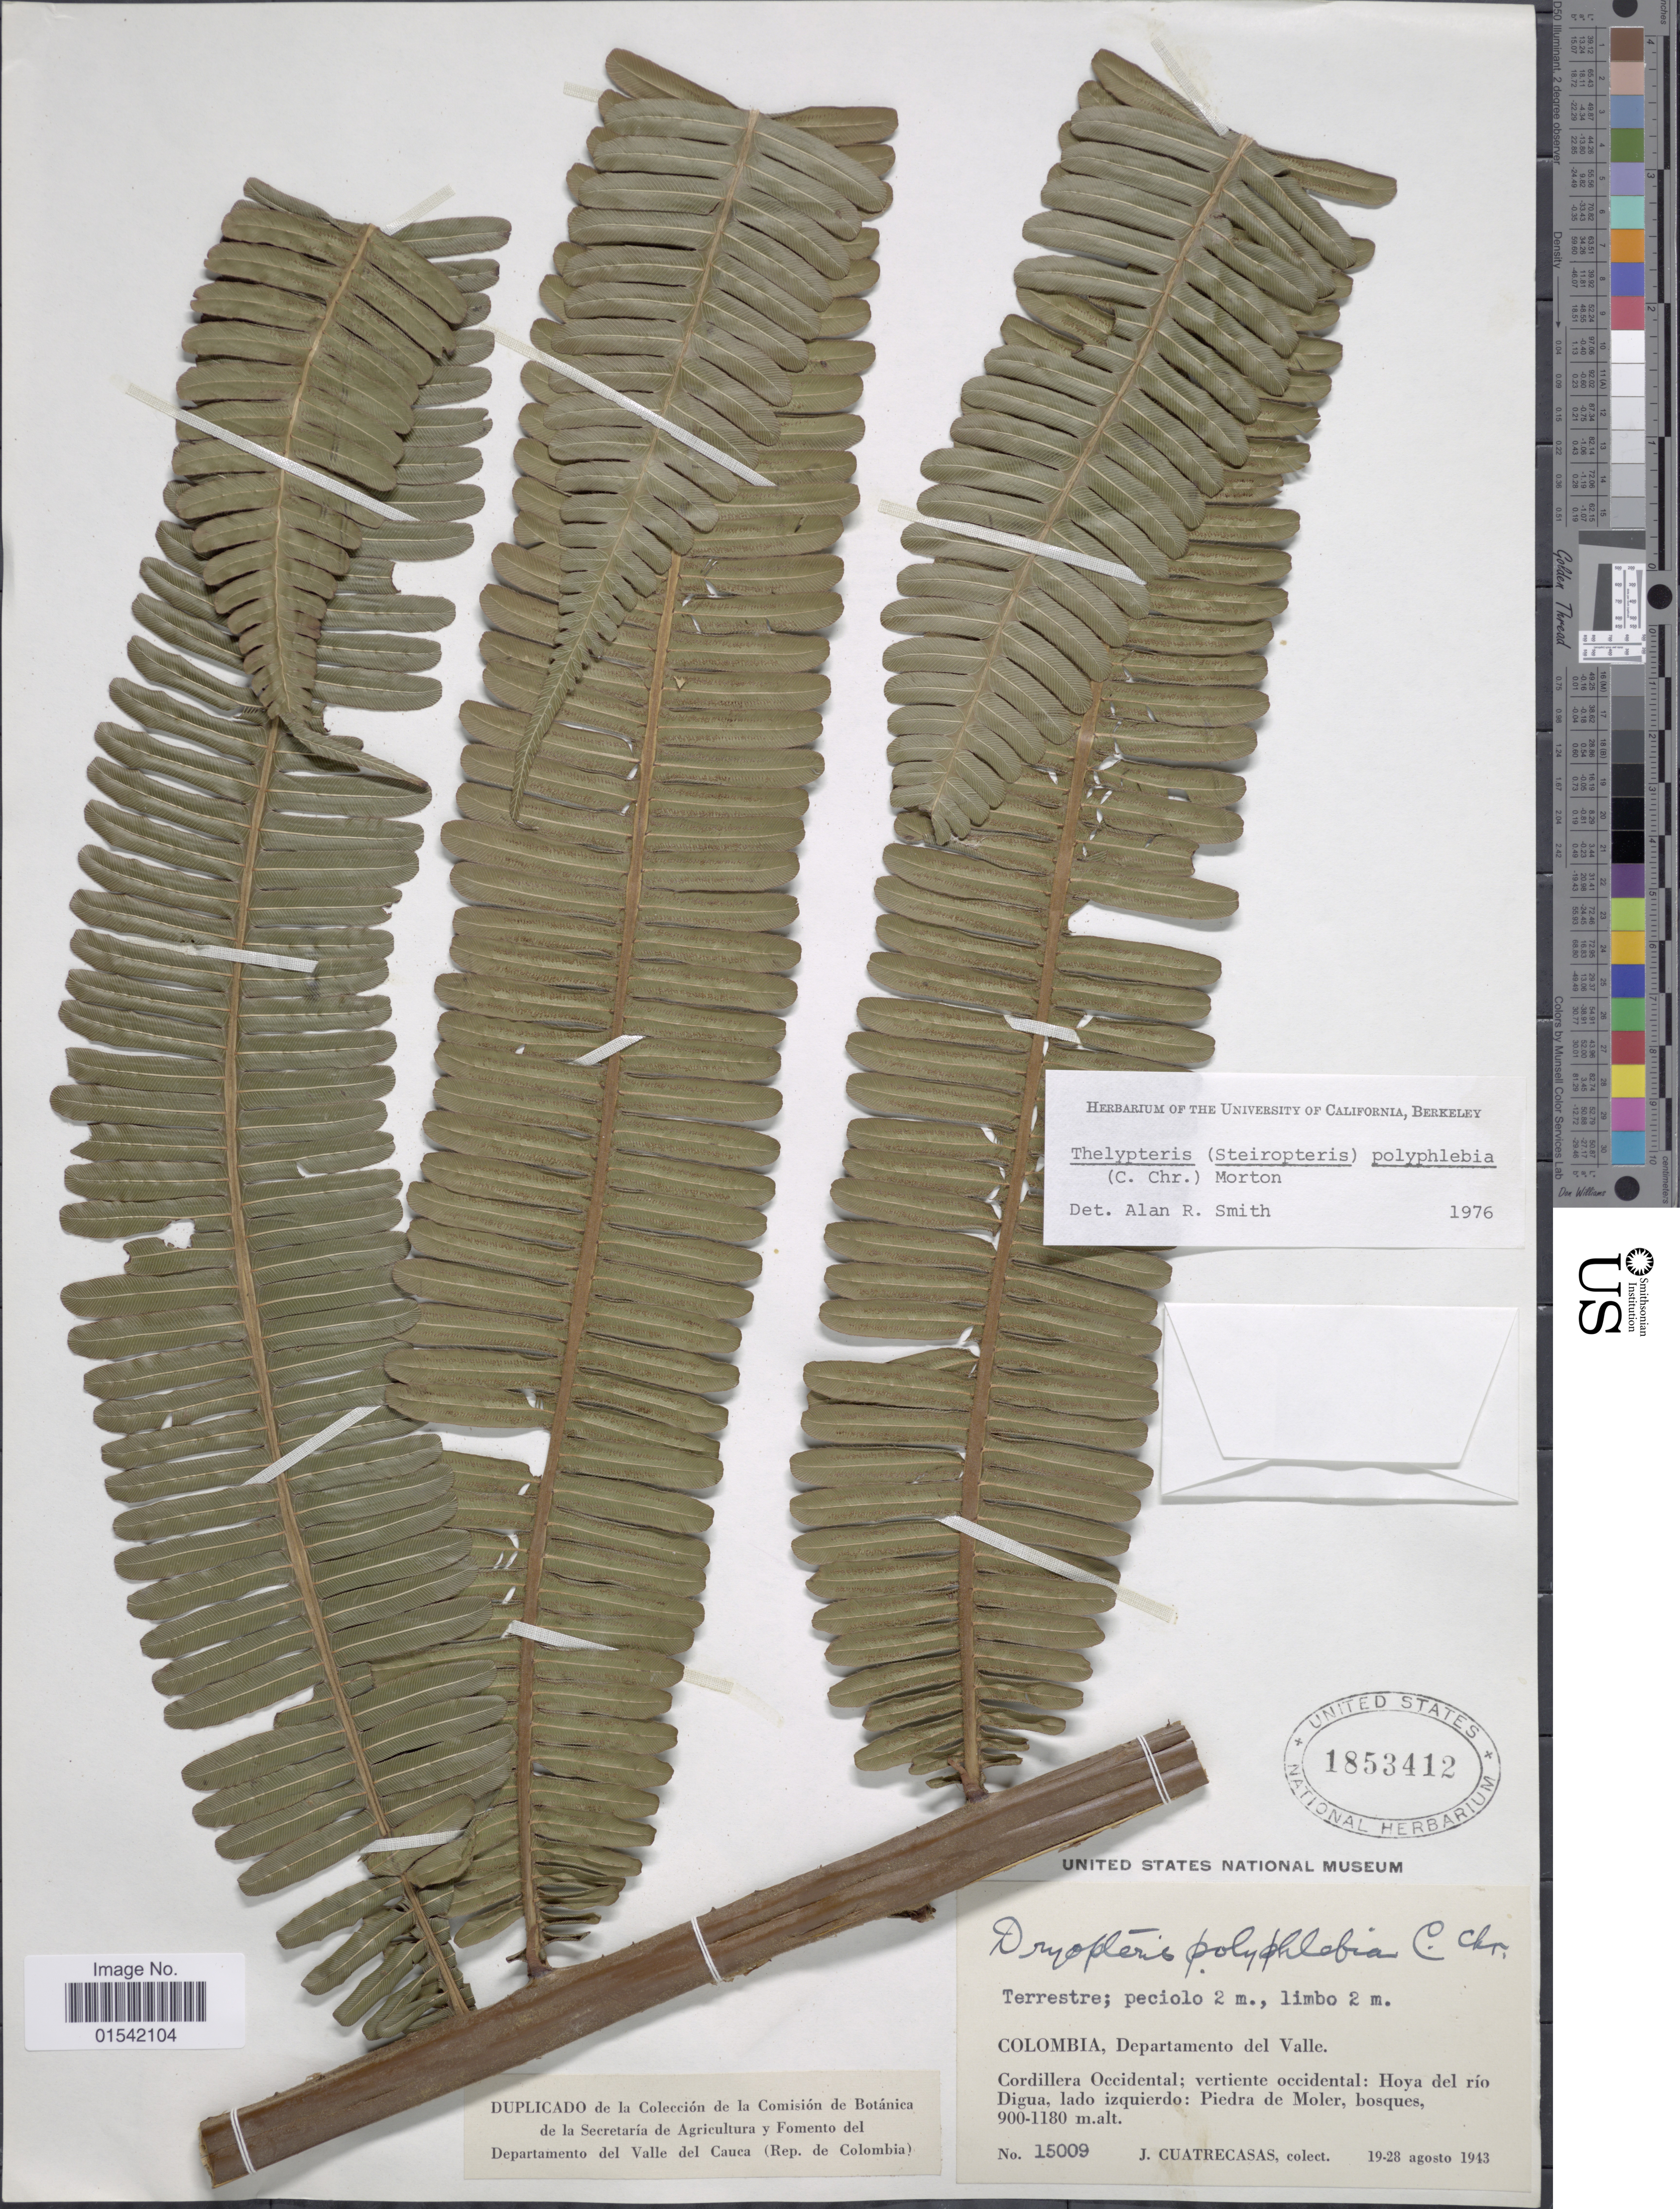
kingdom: Plantae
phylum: Tracheophyta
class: Polypodiopsida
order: Polypodiales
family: Thelypteridaceae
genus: Steiropteris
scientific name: Steiropteris polyphlebia (C. Chr.) comb. nov., ined. 2015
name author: (C. Chr.)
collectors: J. Cuatrecasas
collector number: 15009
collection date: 1943-08-19/1943-08-28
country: Colombia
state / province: Valle del Cauca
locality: Cordillera Occidental; vertiente occidental: Hoya del río Digua, lado izquierdo: Piedra de Moler, bosques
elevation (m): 900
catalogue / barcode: US 1853412